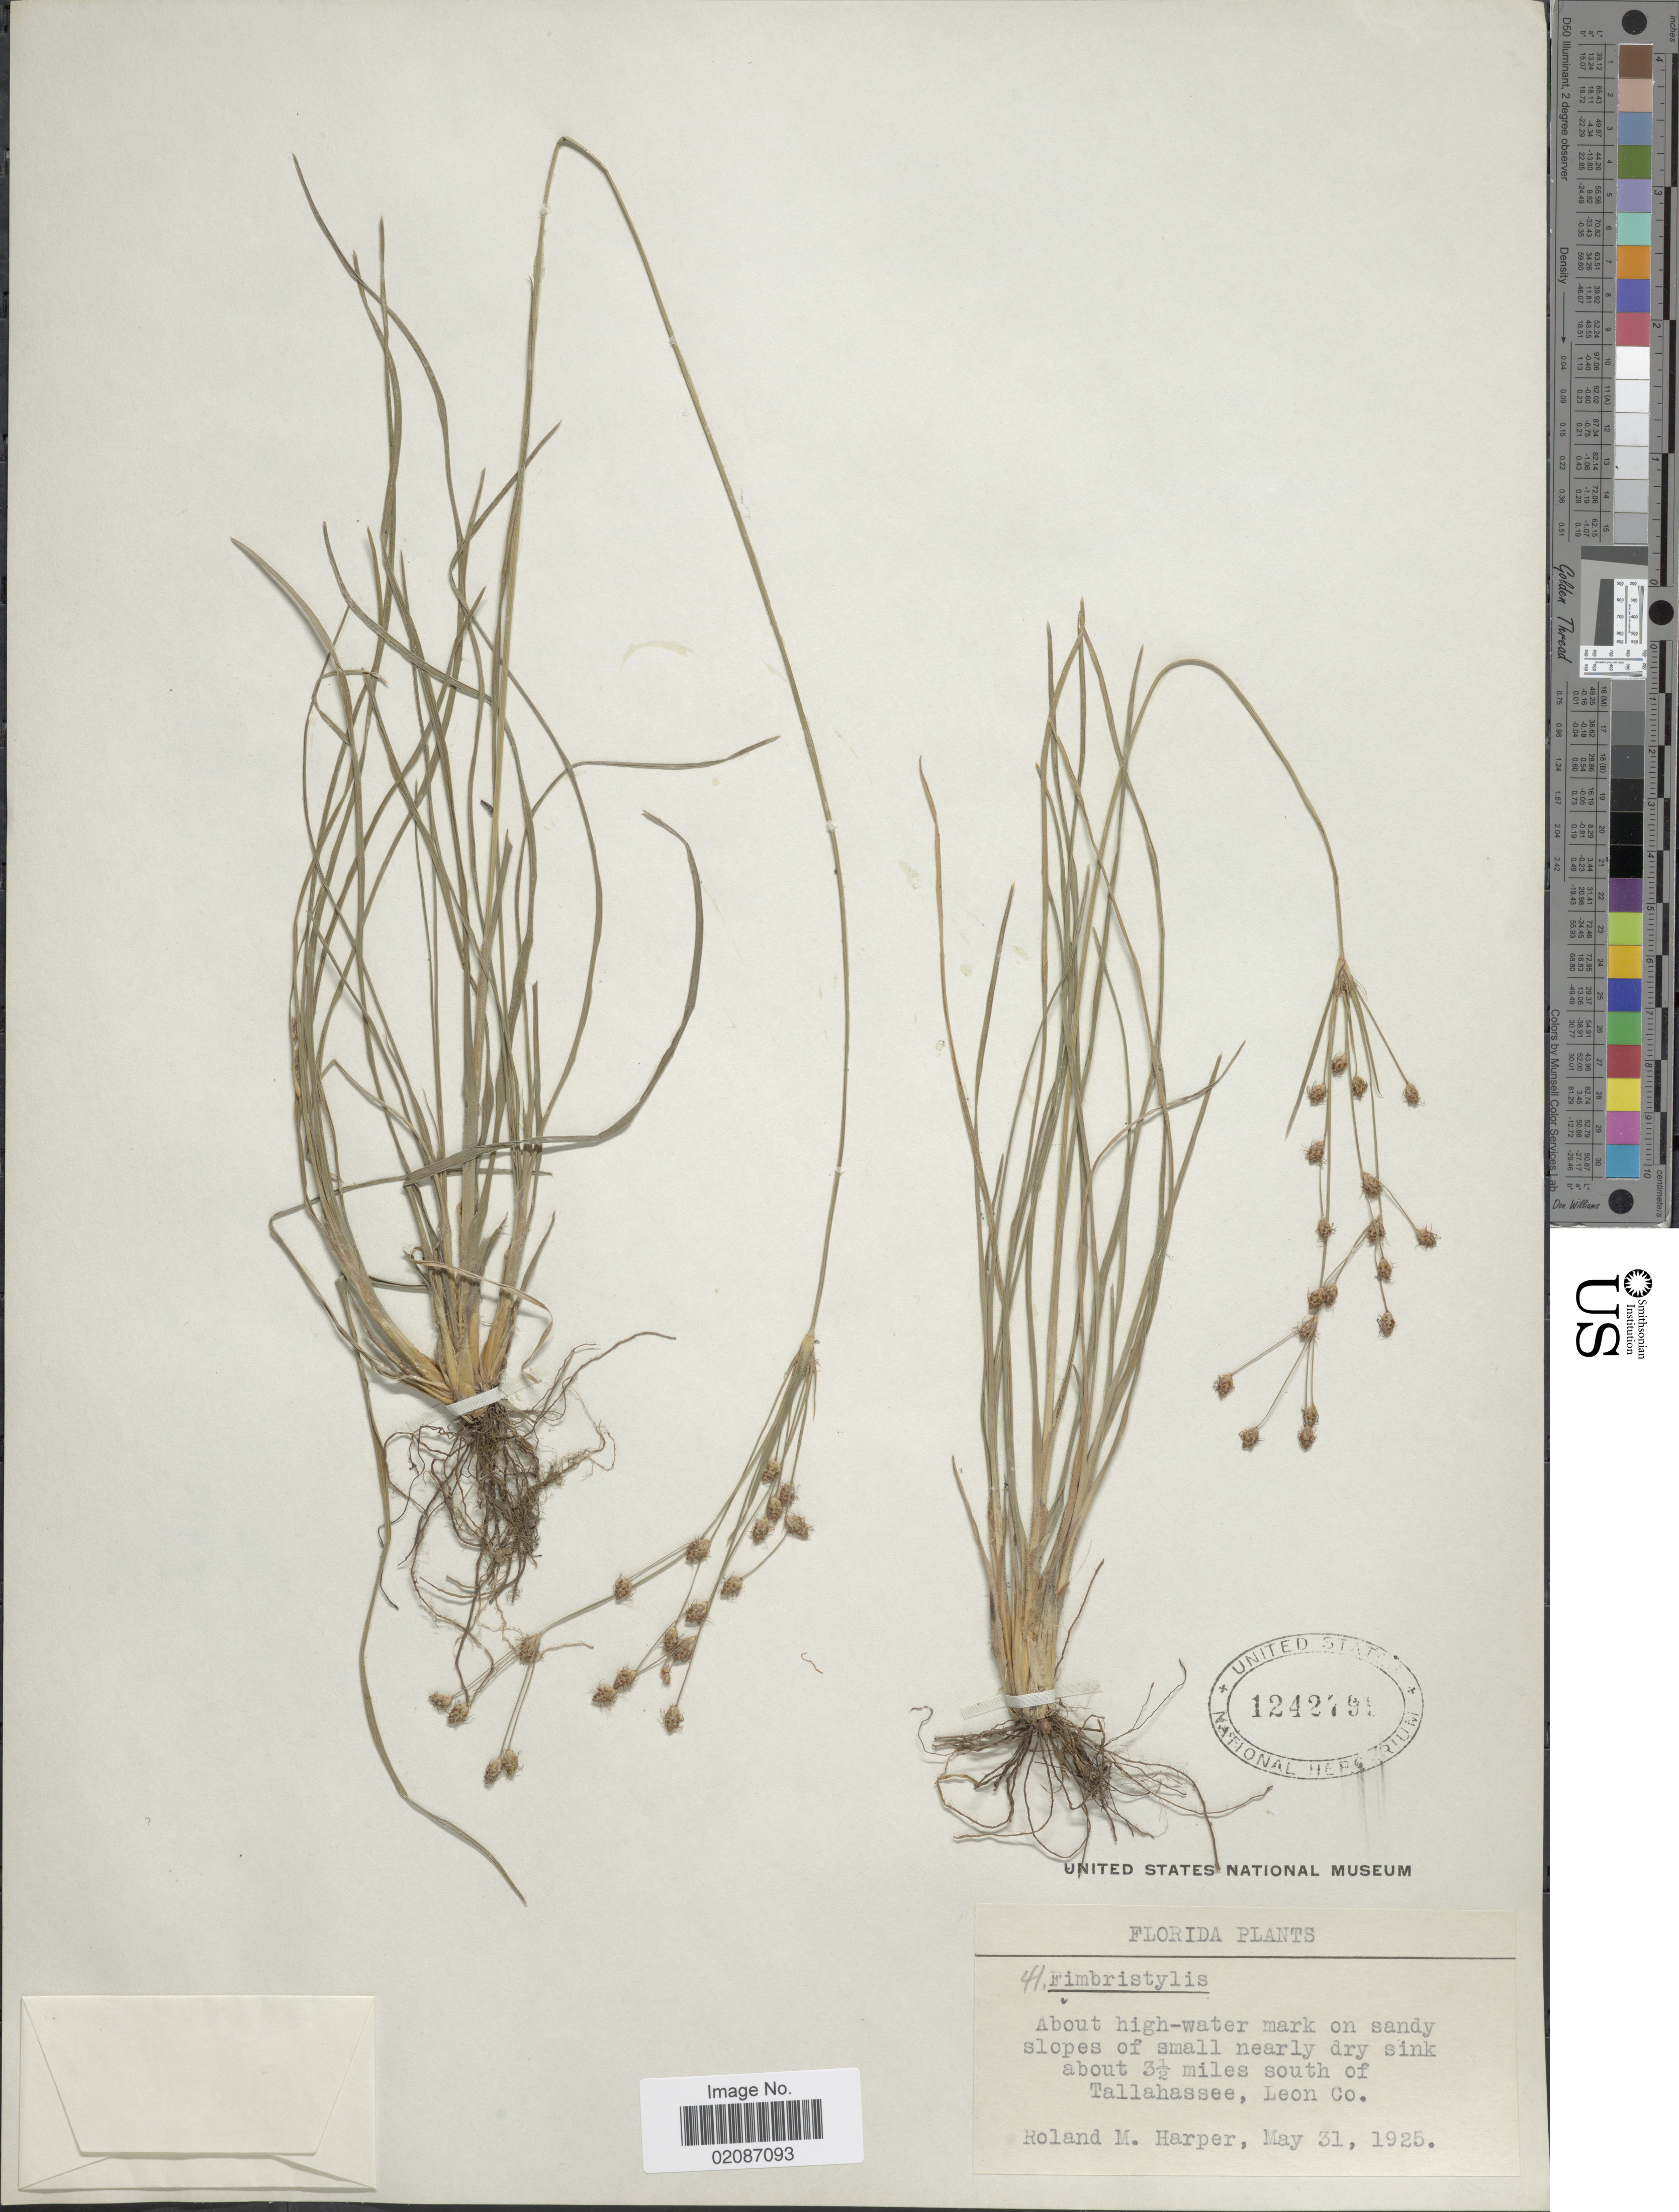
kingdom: Plantae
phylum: Tracheophyta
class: Liliopsida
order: Poales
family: Cyperaceae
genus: Fimbristylis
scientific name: Fimbristylis castanea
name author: (Michx.) Vahl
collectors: R. M. Harper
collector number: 44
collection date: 1925-05-31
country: United States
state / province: Florida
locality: About 3½ miles south of Tallahassee, Leon Co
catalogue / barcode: US 1242791